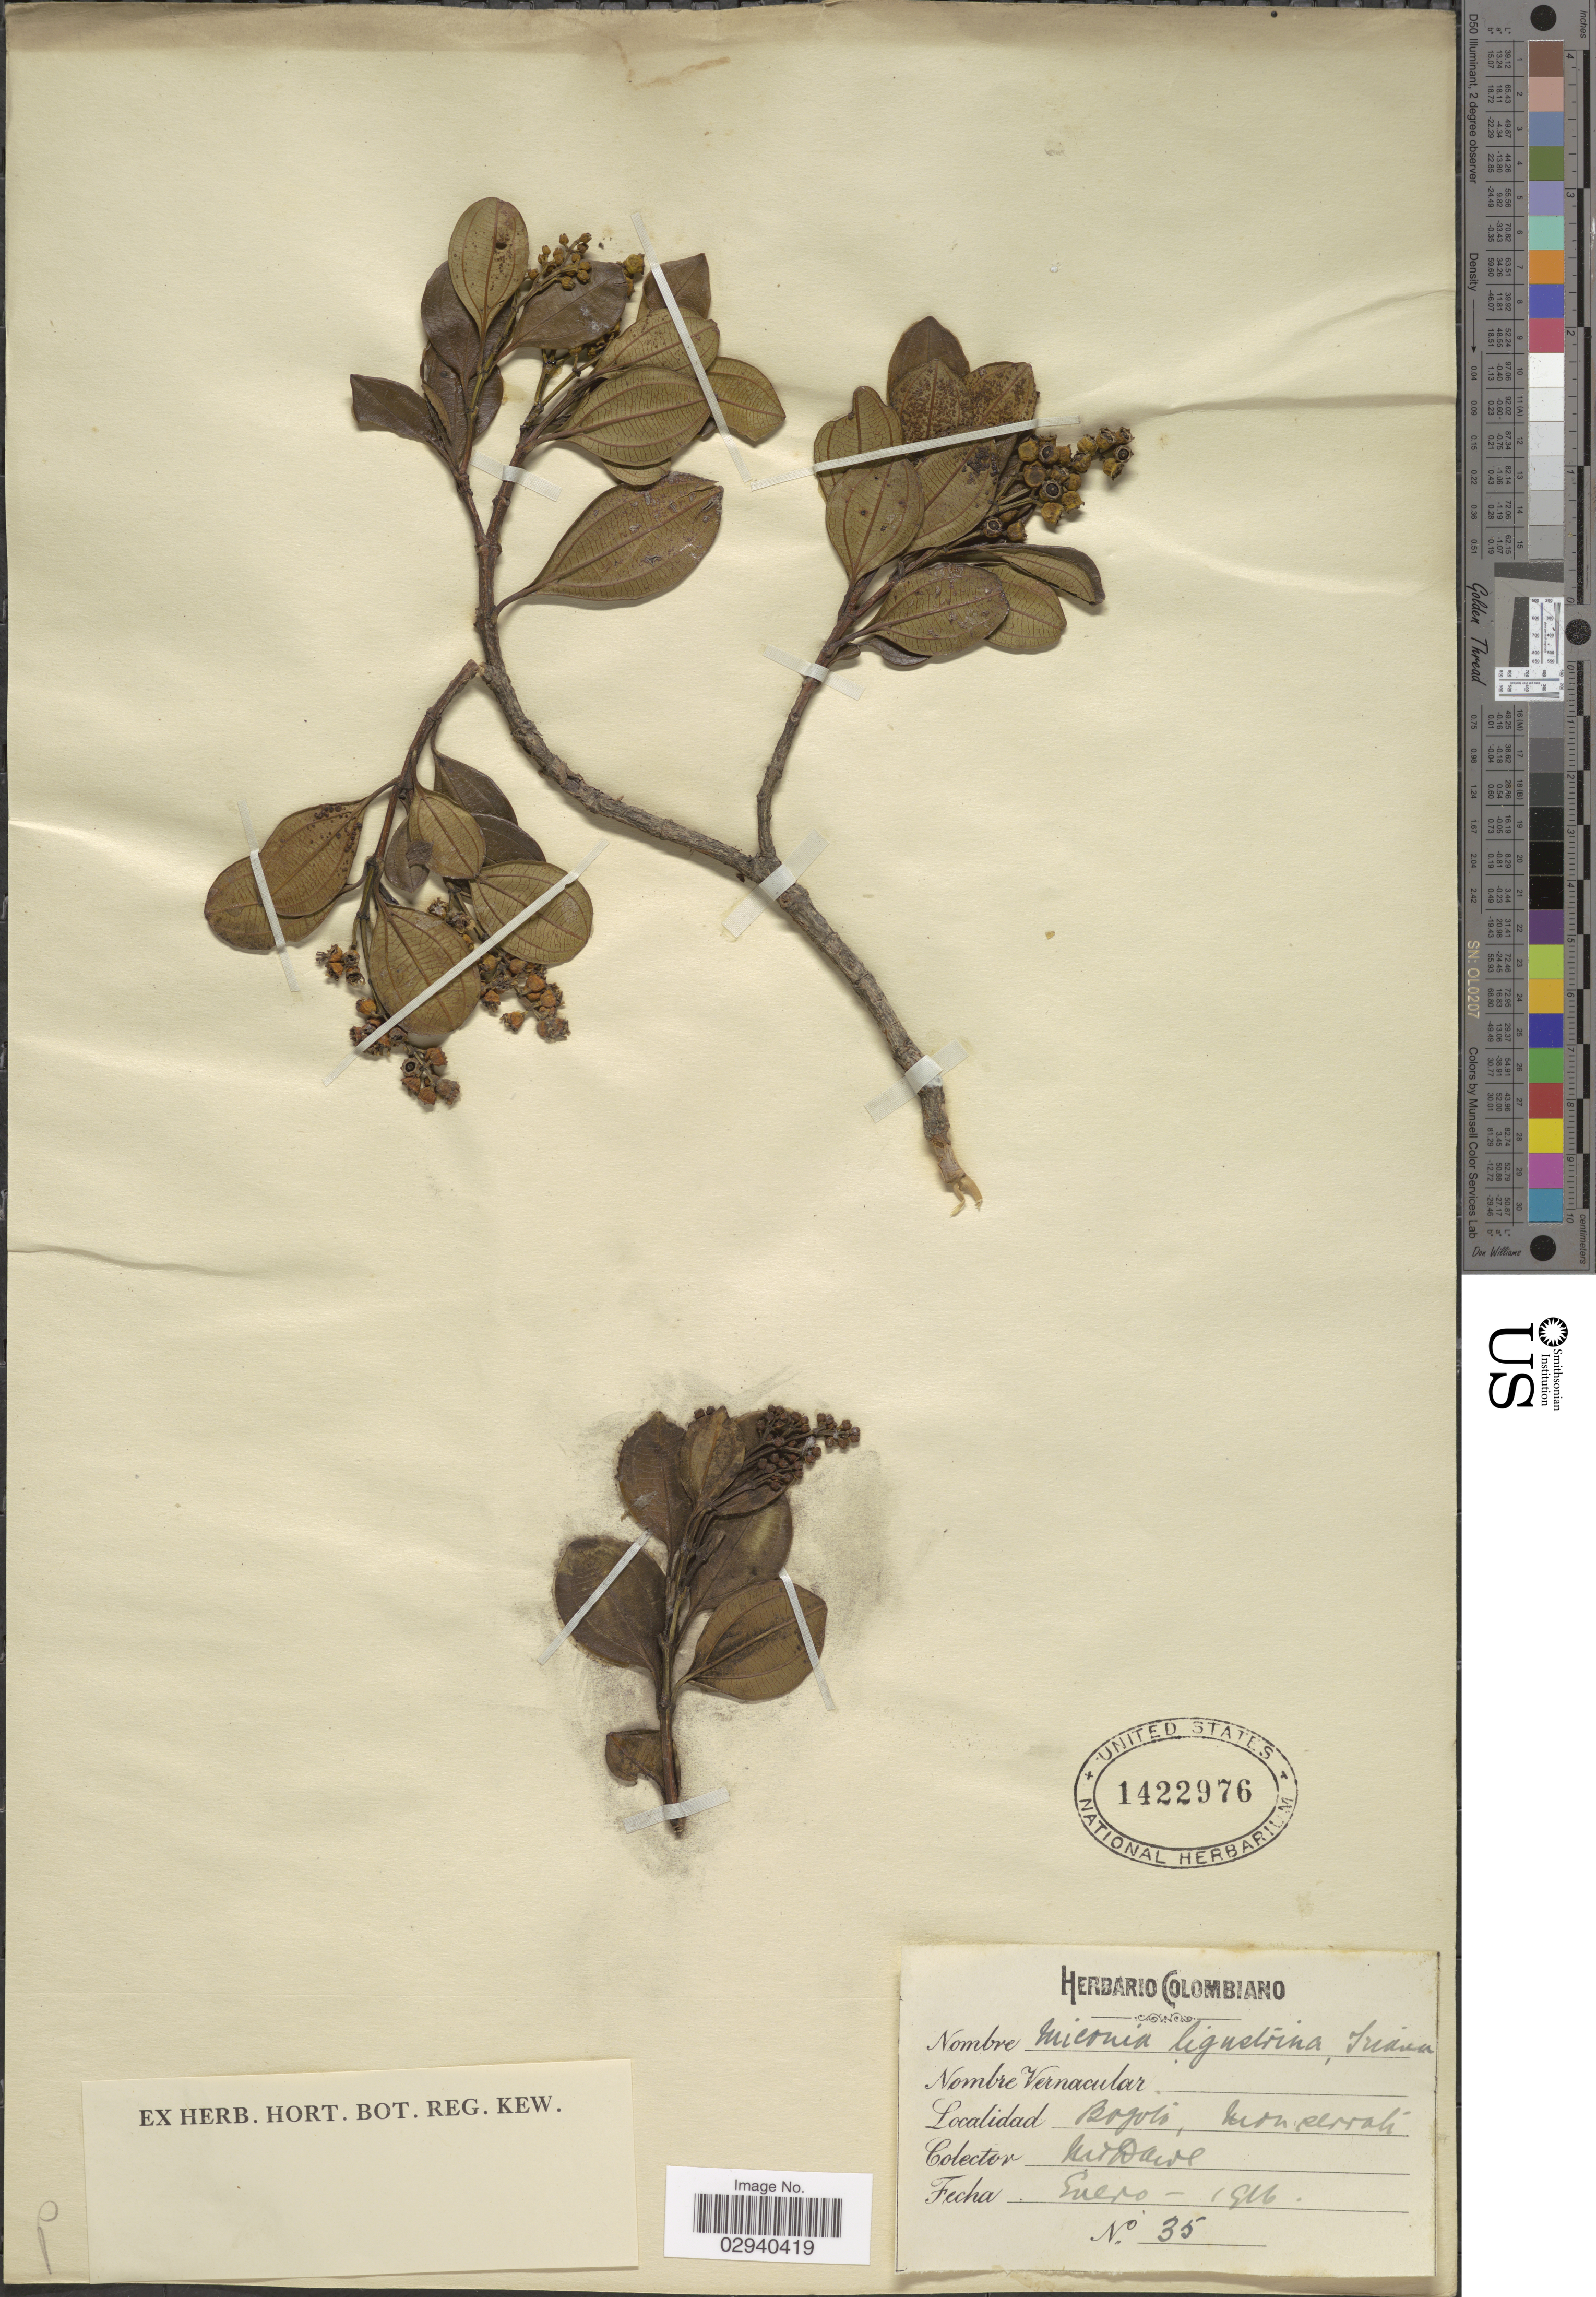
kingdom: Plantae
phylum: Tracheophyta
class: Magnoliopsida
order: Myrtales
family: Melastomataceae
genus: Miconia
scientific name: Miconia ligustrina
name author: (Sw.) Triana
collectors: M. T. Dawe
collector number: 35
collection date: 1916-01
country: Colombia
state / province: Bogota D.C.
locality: Bogotá, Monserrati.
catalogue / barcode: US 1422976